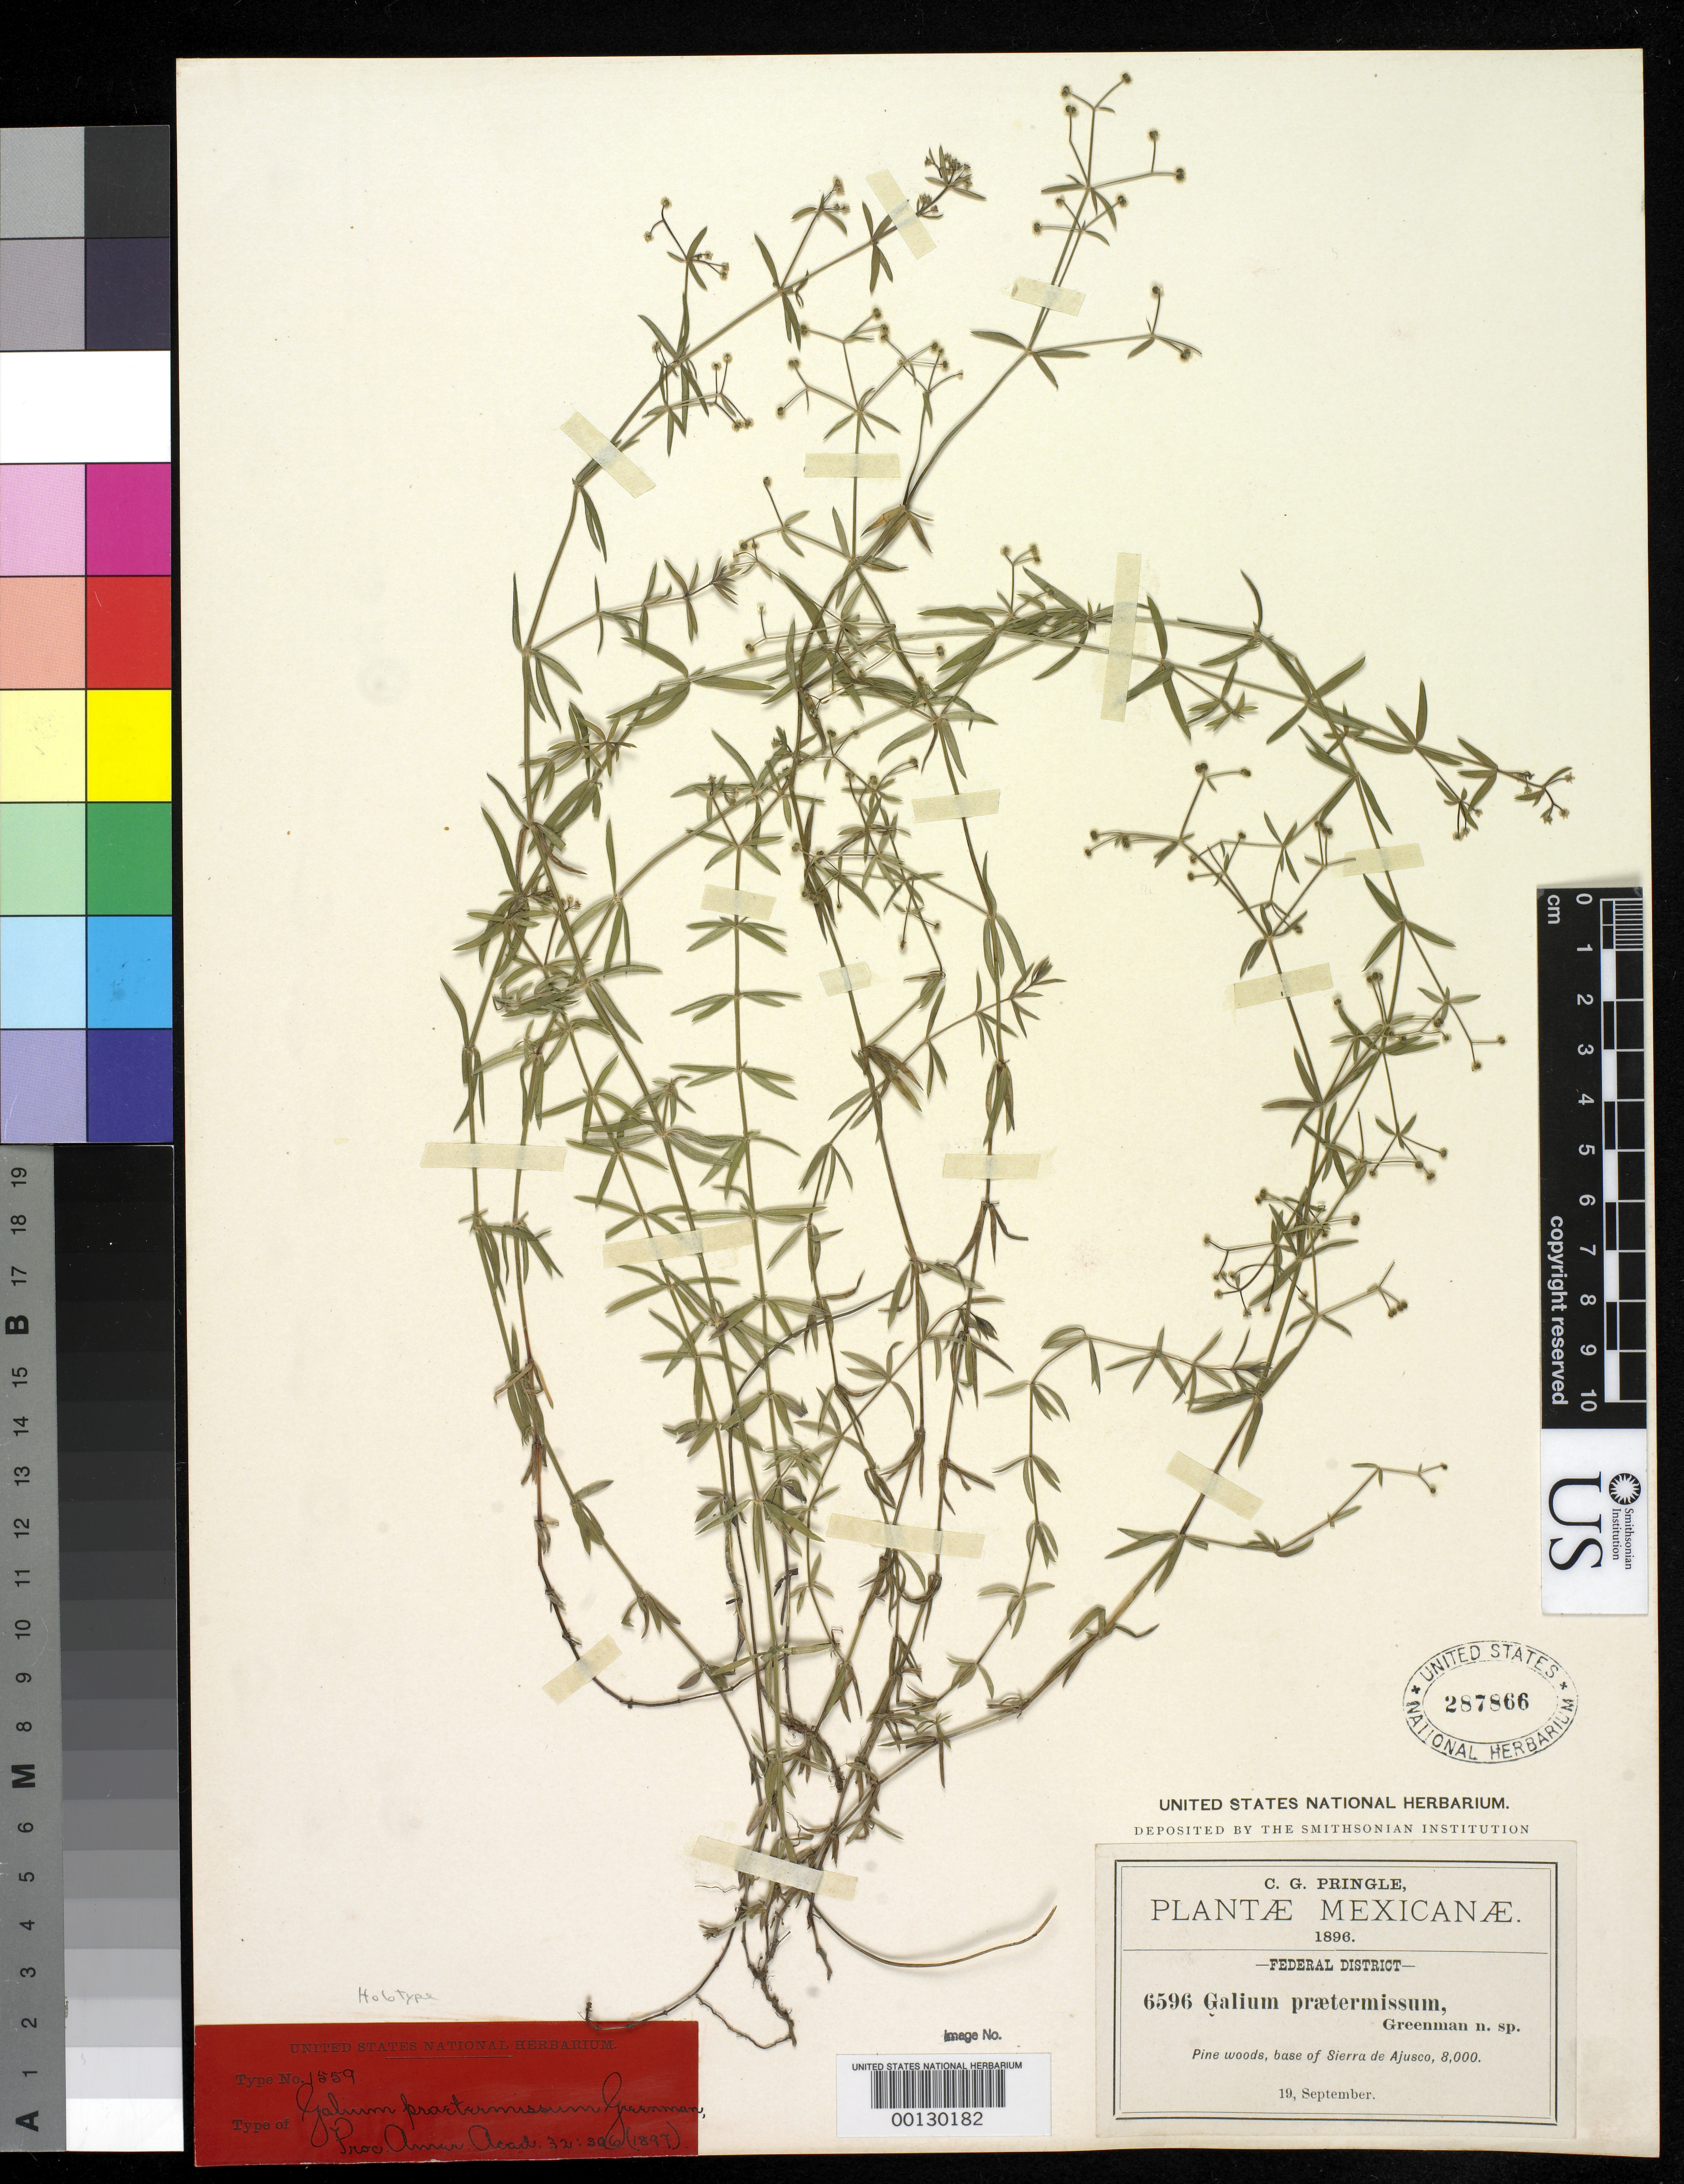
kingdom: Plantae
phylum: Tracheophyta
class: Magnoliopsida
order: Gentianales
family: Rubiaceae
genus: Galium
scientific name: Galium praetermissum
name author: Greenm.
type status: Isotype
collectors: C. G. Pringle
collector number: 6596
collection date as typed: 19 Sep 1896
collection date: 1896-09-19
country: Mexico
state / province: Distrito Federal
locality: Sierra de Ajusco.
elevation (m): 2460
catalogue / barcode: US 287866